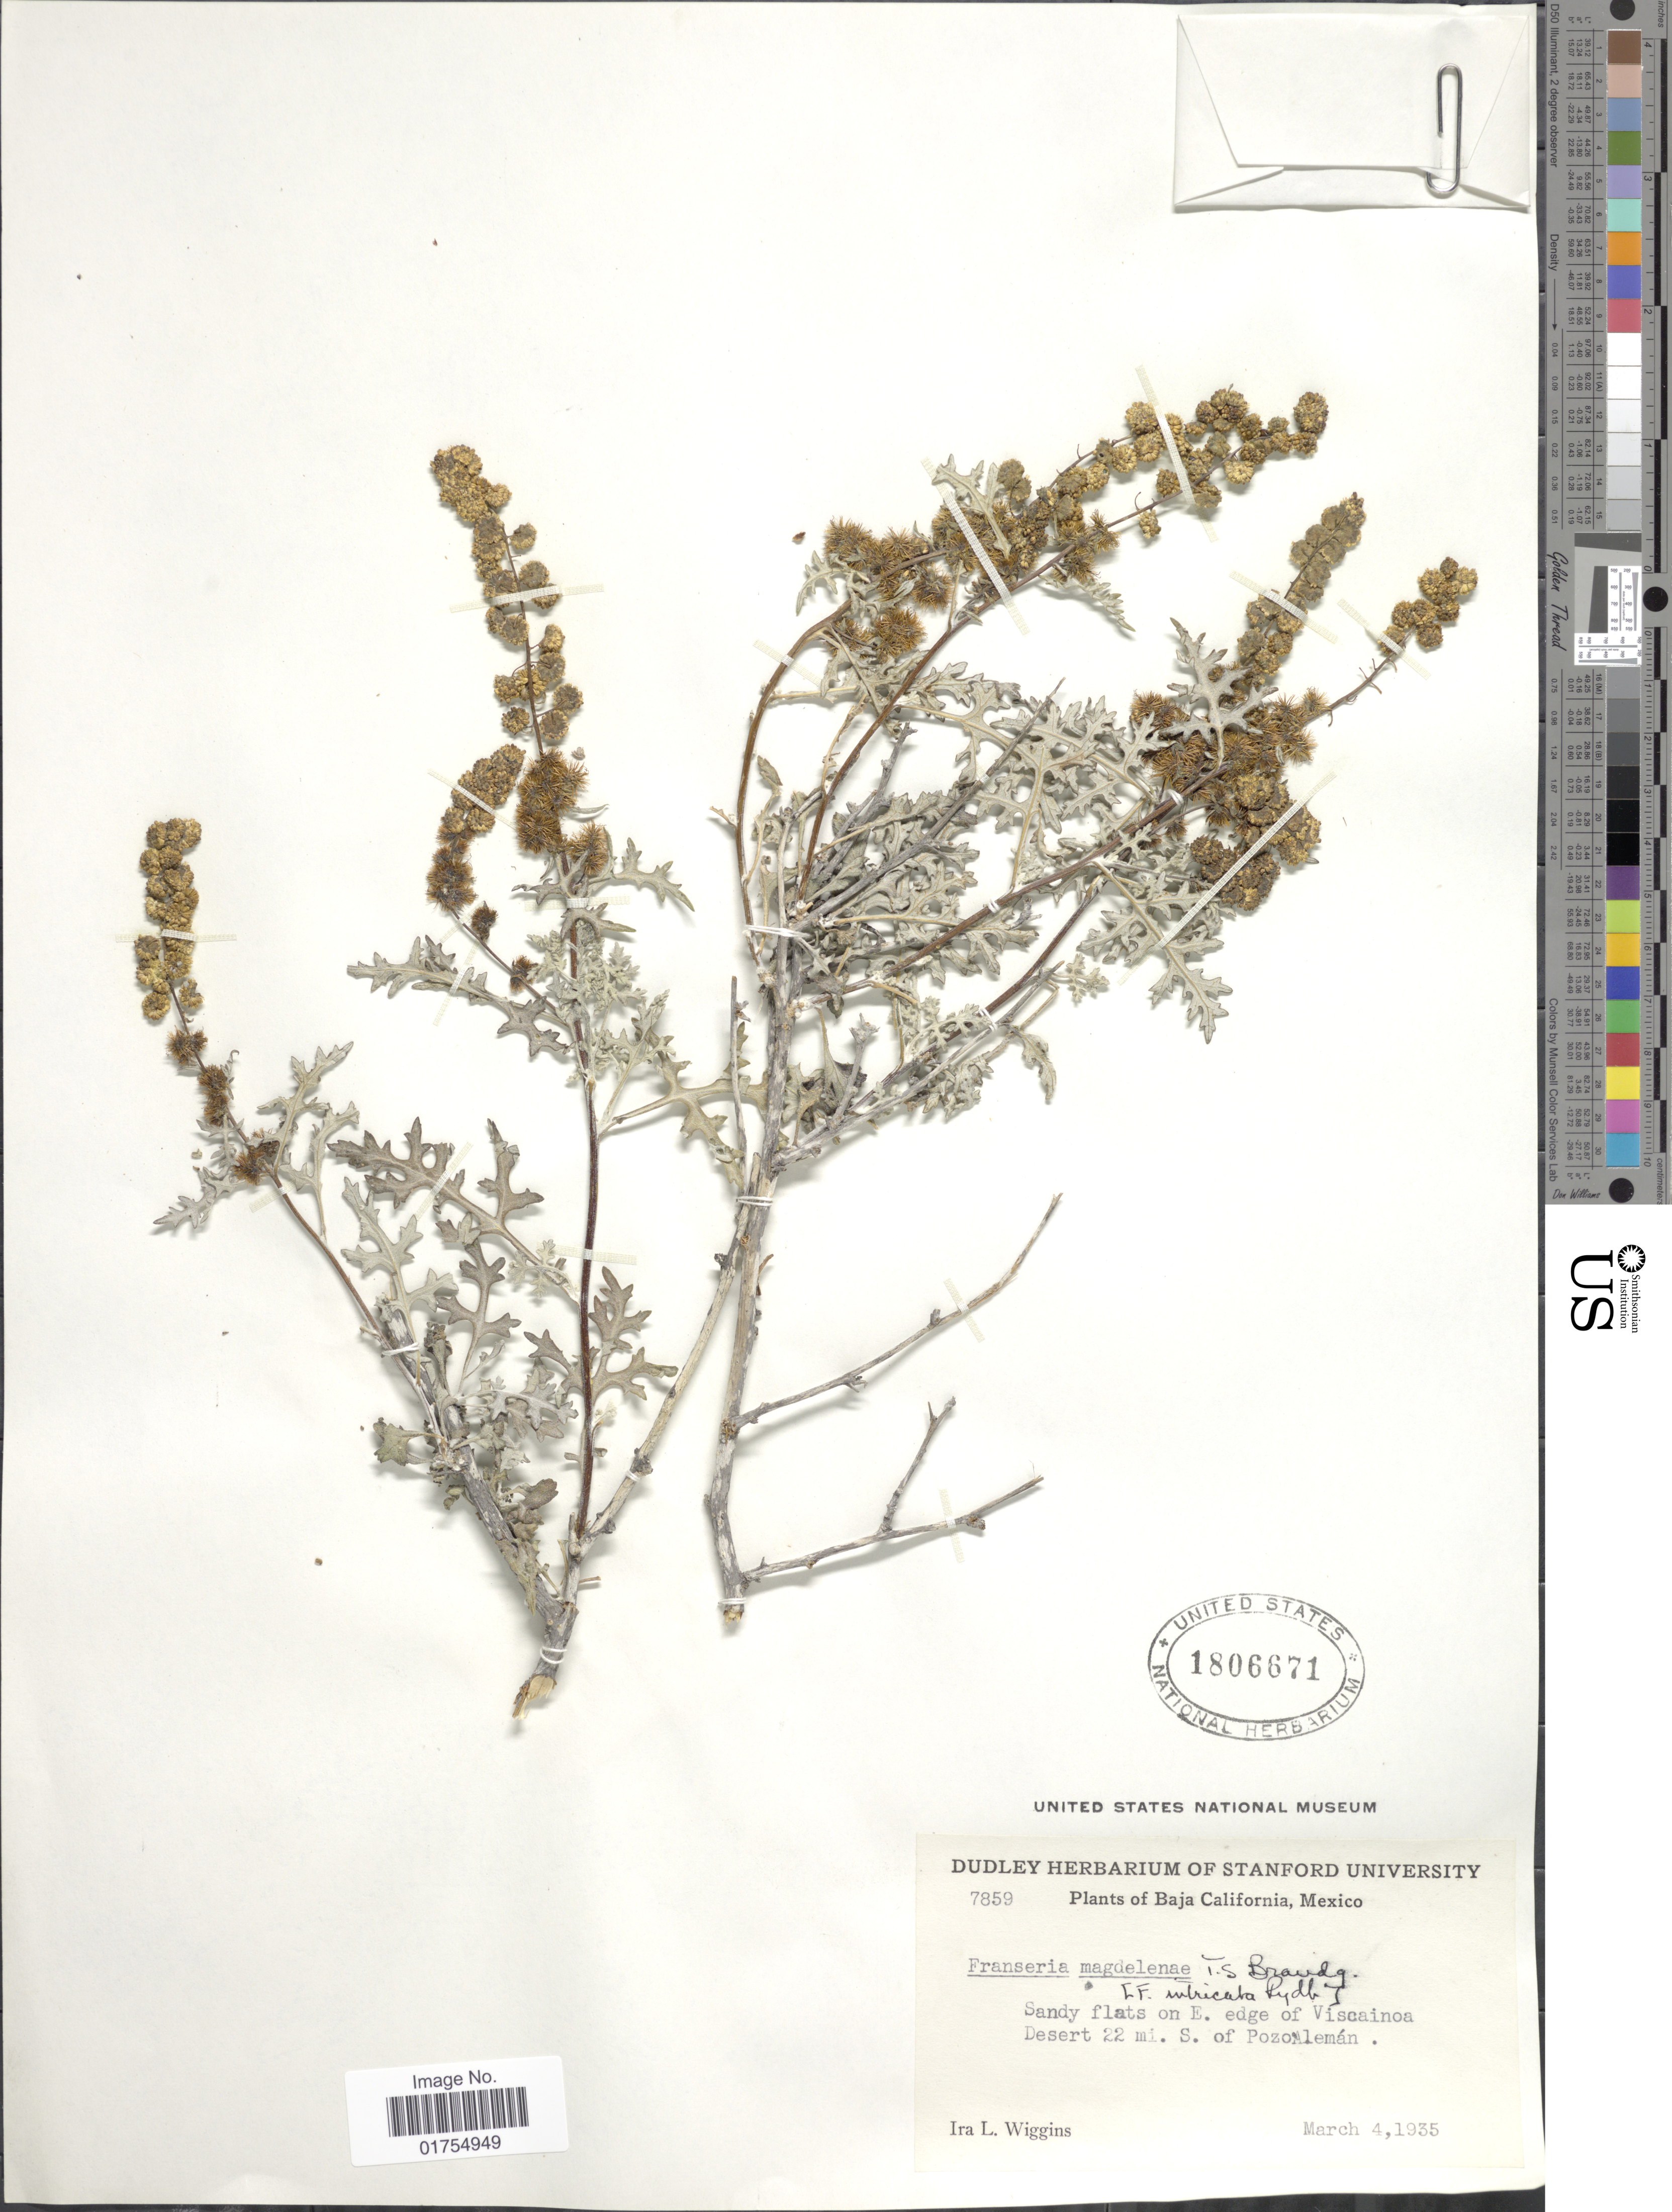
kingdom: Plantae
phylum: Tracheophyta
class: Magnoliopsida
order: Asterales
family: Asteraceae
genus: Franseria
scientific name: Franseria magdalenae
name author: Brandegee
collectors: I. L. Wiggins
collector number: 7859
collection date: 1935-03-04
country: Mexico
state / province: Baja California Sur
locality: E edge of Viscainoa Desert 22 mi. S of Pozoleman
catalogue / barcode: US 1806671